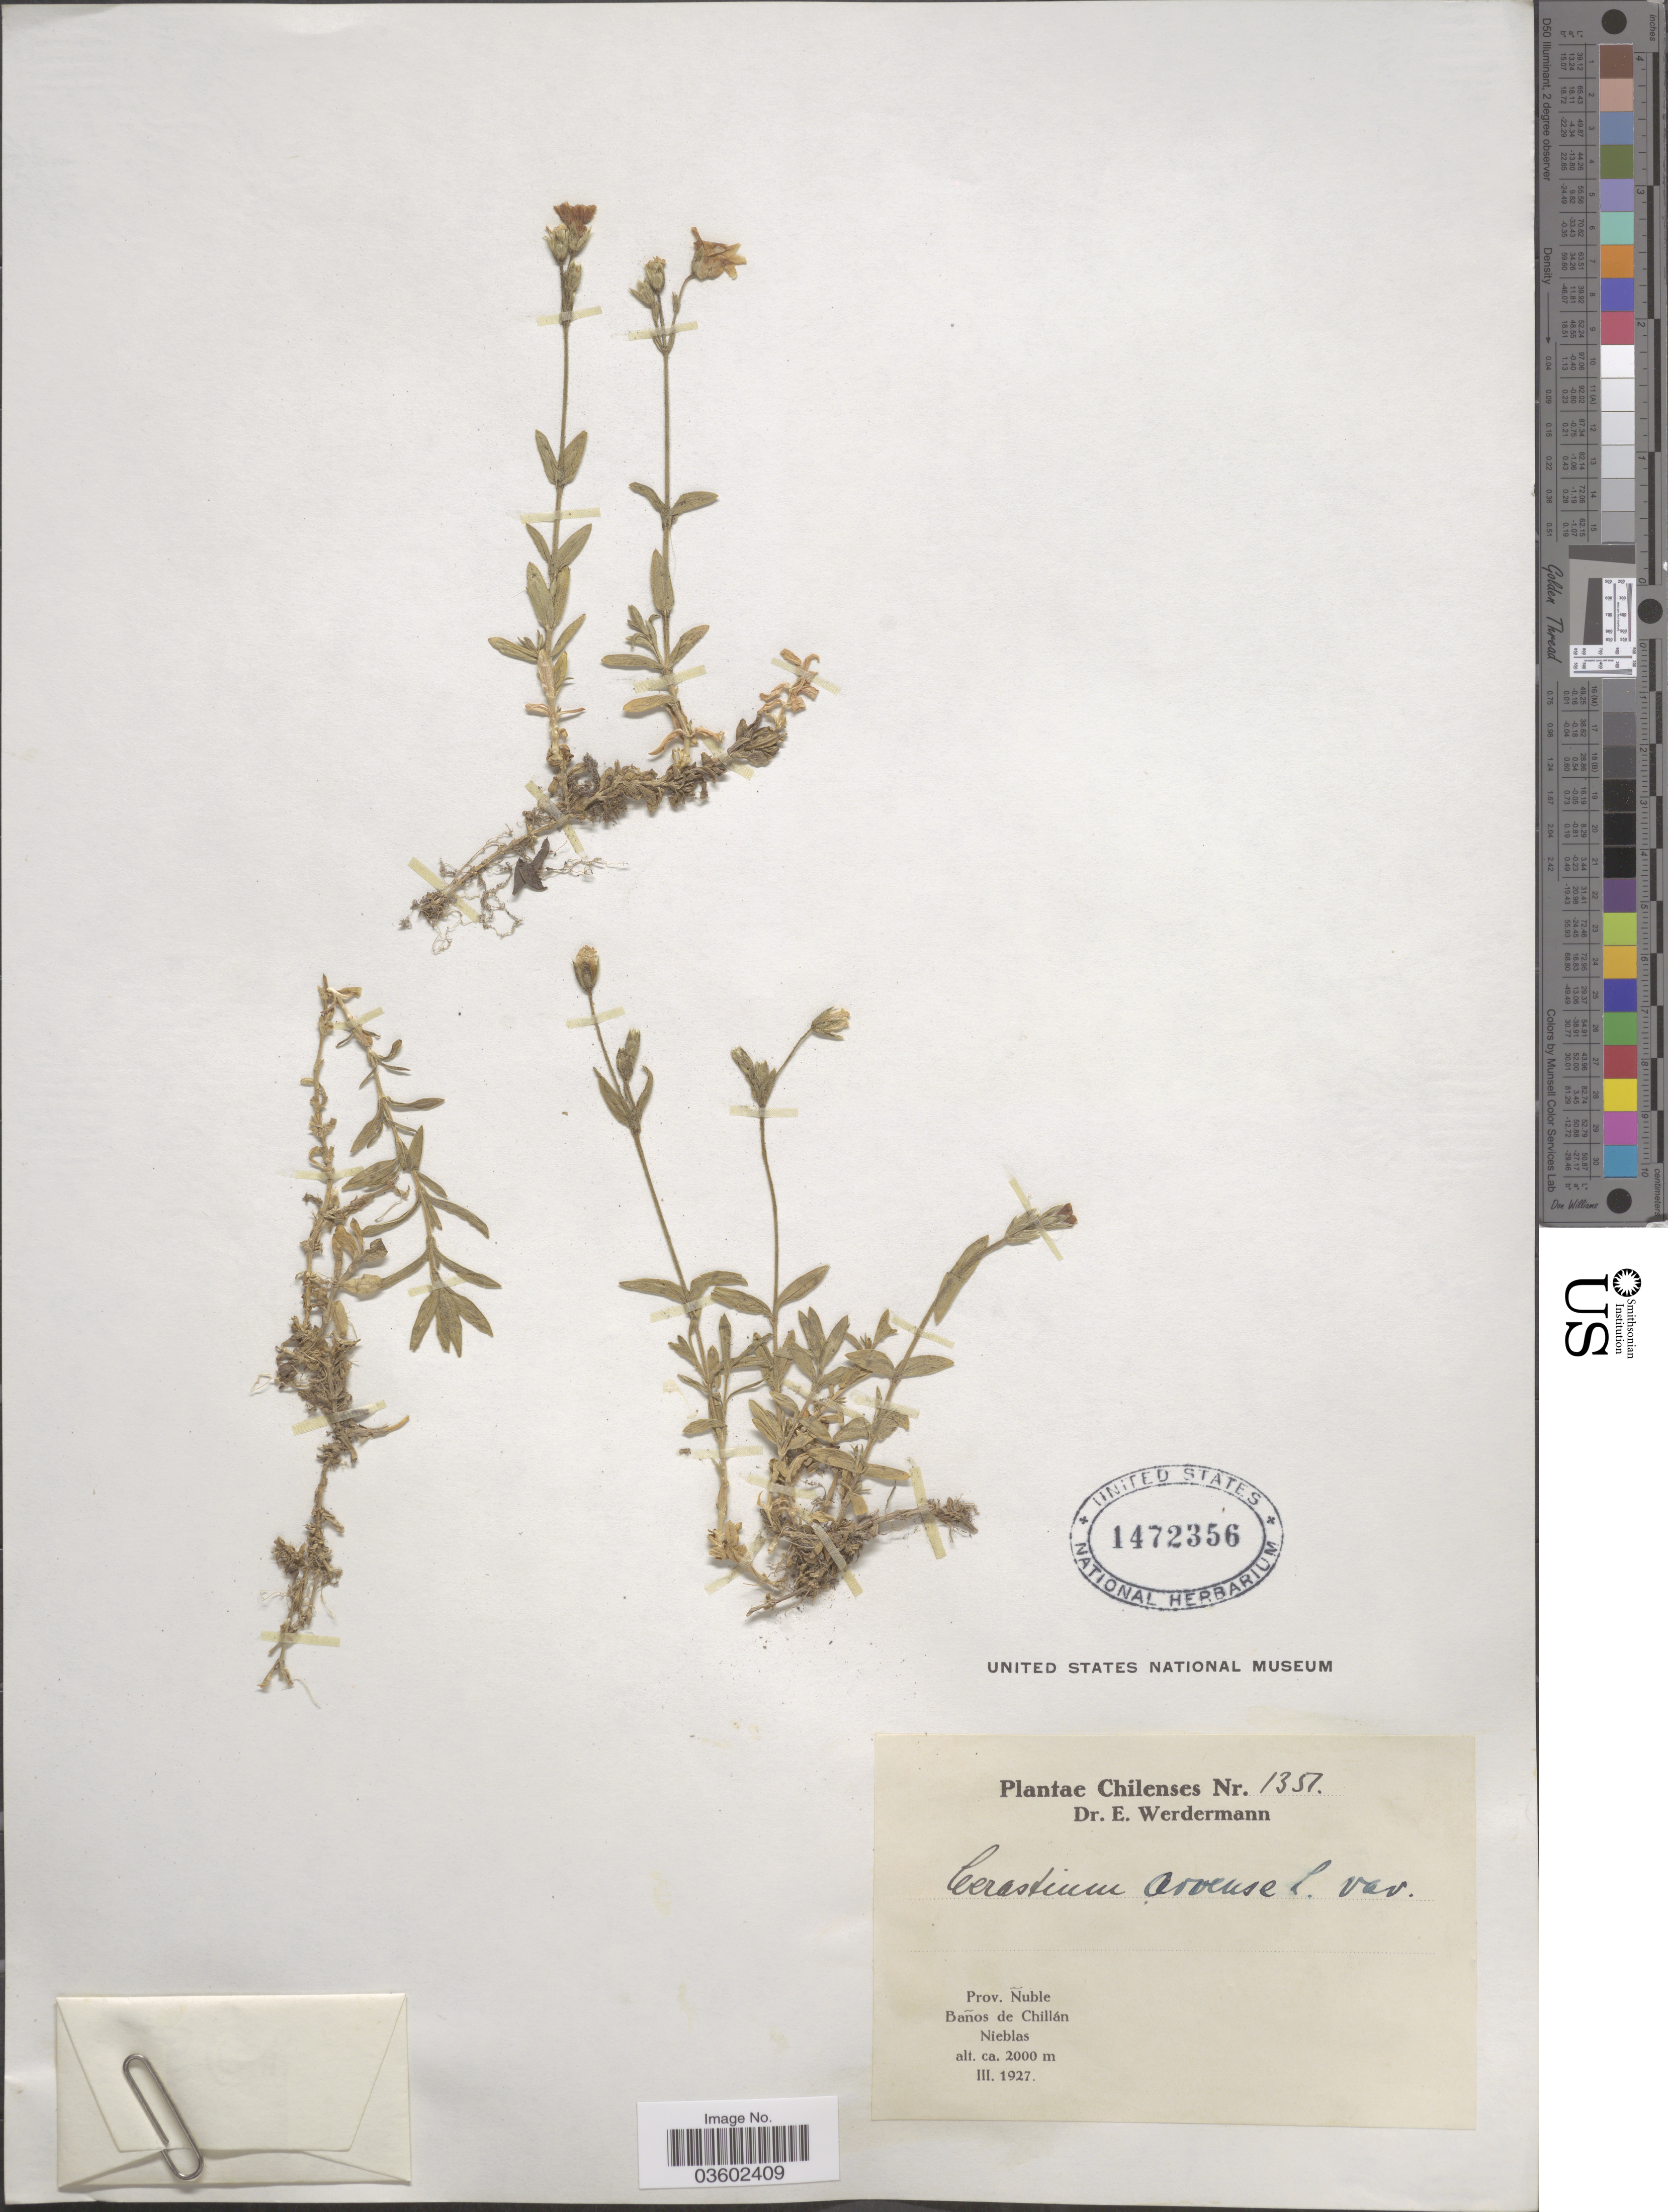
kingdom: Plantae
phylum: Tracheophyta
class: Magnoliopsida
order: Caryophyllales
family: Caryophyllaceae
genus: Cerastium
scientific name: Cerastium arvense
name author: L.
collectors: E. Werdermann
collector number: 1351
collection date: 1927-03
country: Chile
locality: Prov. Nuble. Baños de Chillán. Nieblas.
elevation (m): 2000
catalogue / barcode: US 1472356